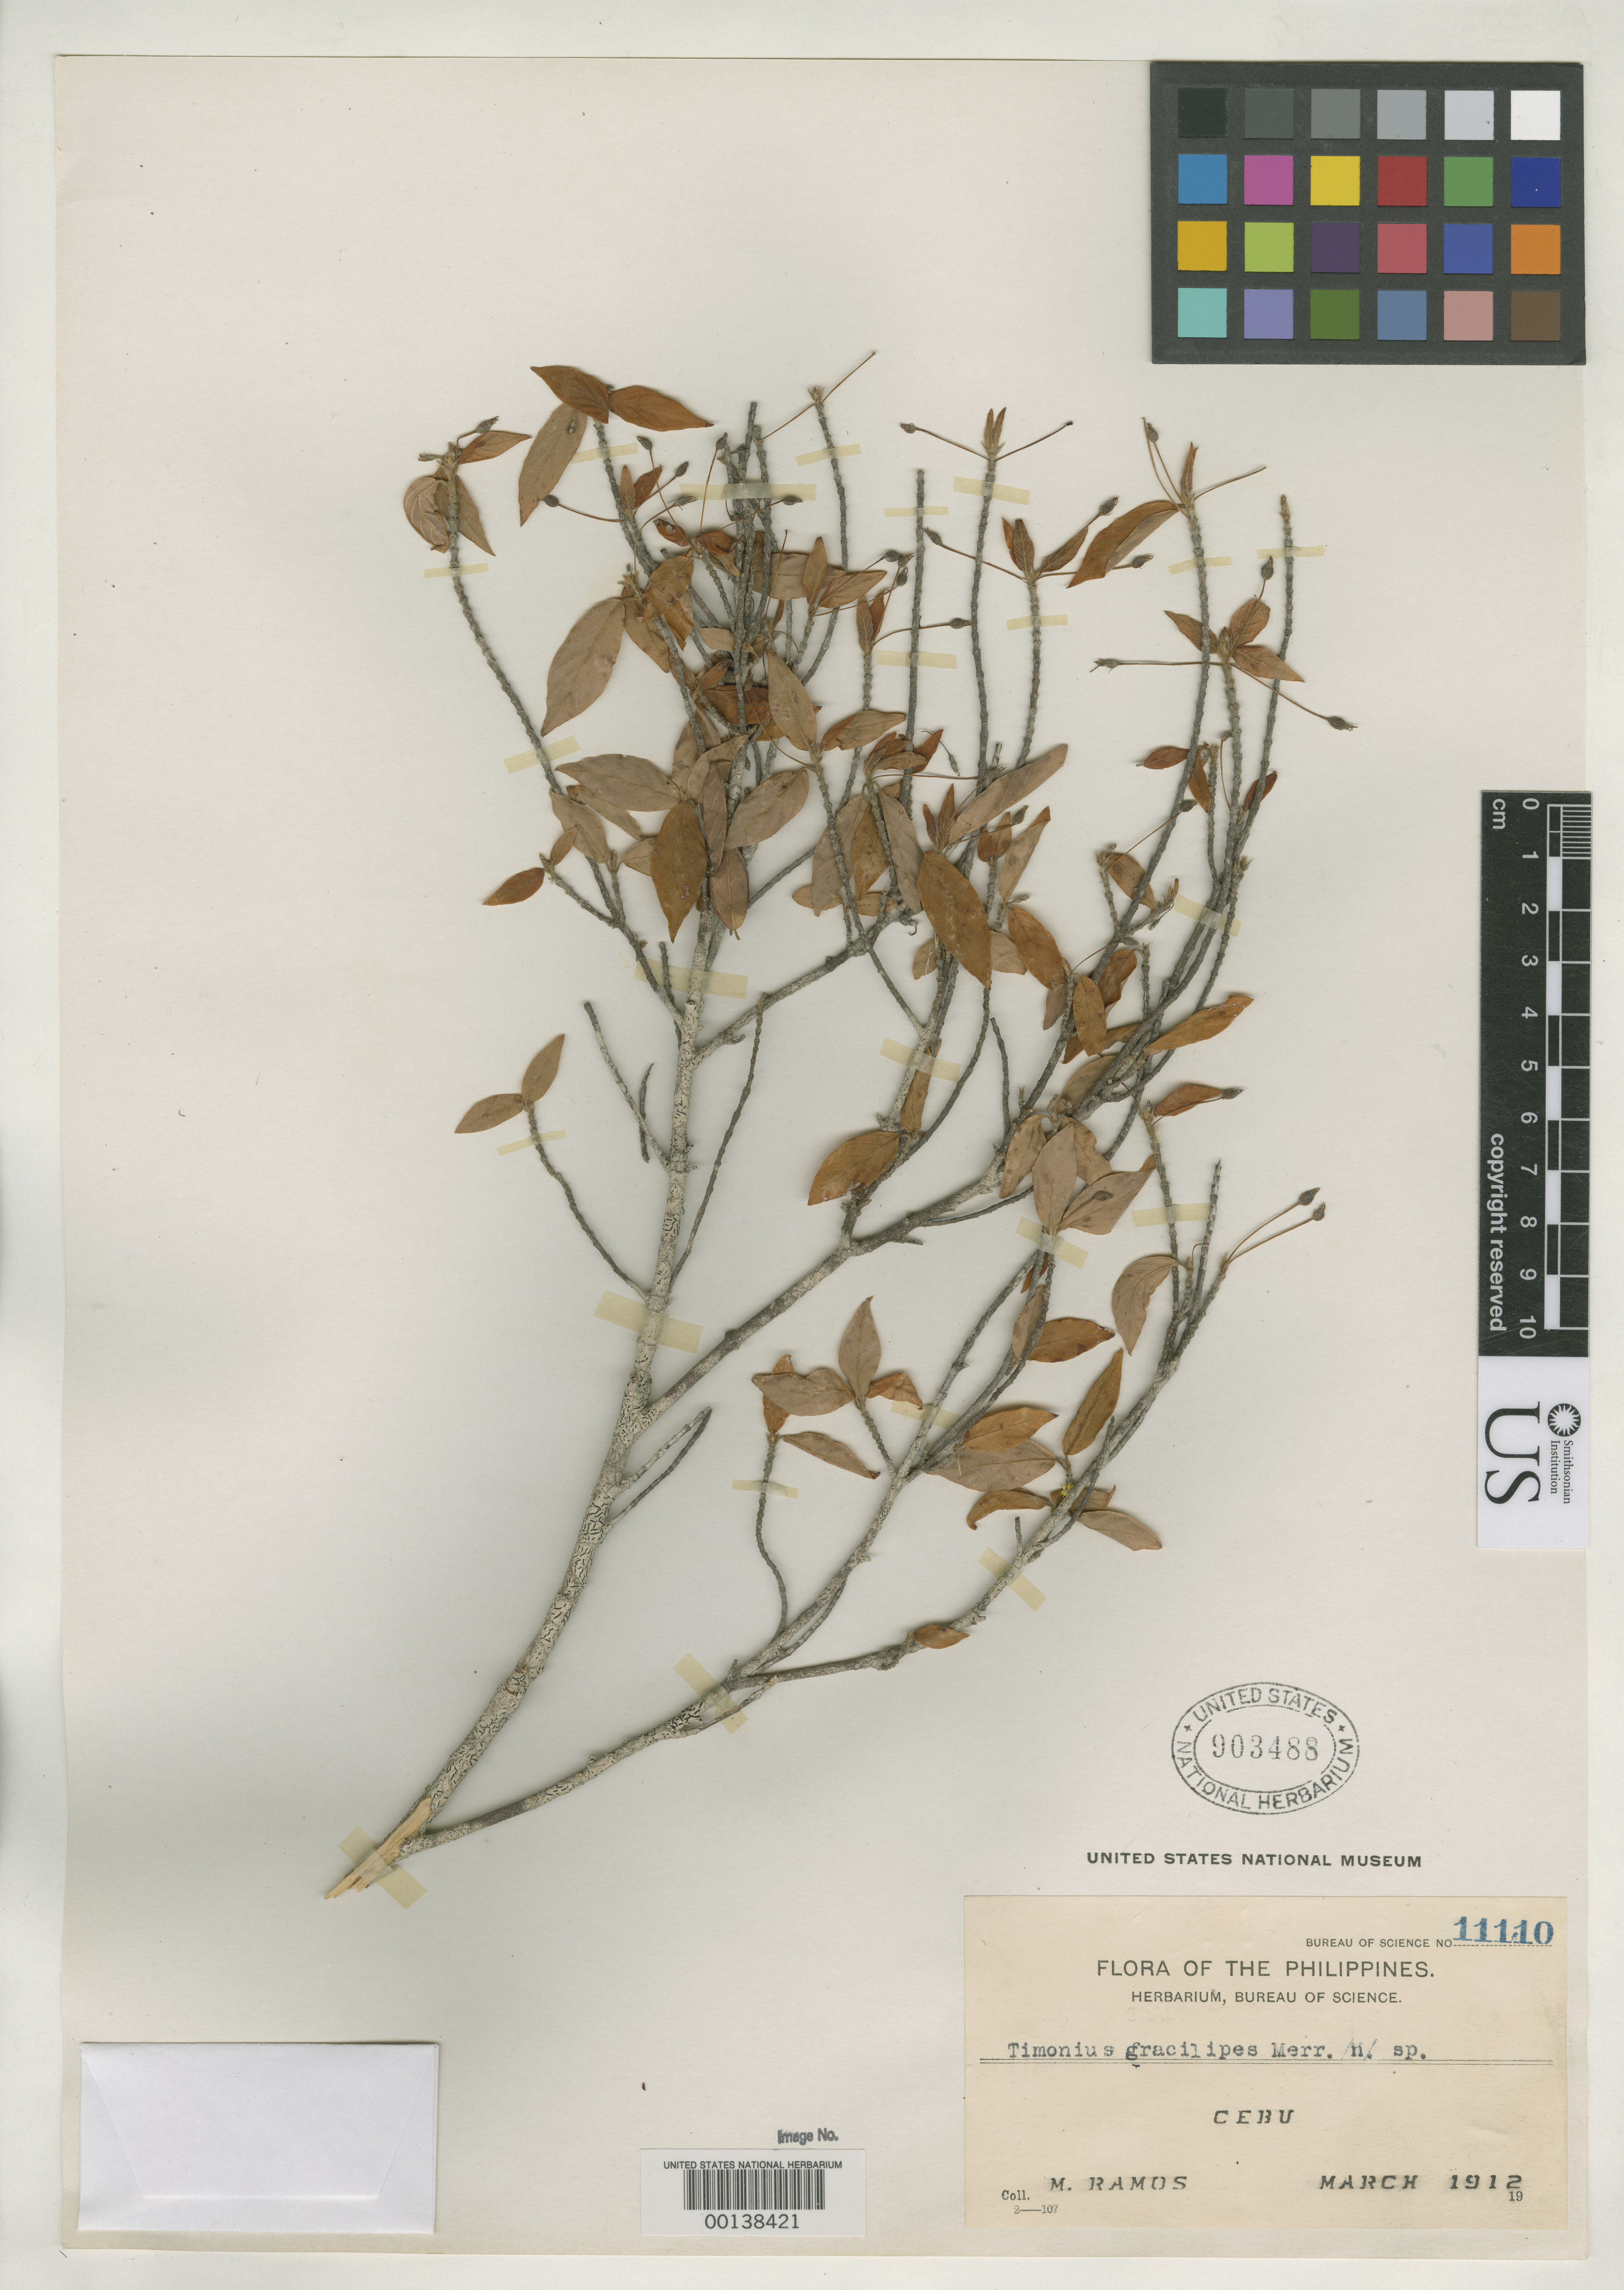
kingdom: Plantae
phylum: Tracheophyta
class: Magnoliopsida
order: Gentianales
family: Rubiaceae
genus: Timonius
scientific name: Timonius gracilipes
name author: Merr.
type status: Isotype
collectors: M. Ramos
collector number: Bur. Sci. 11110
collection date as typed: Mar 1912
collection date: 1912-03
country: Philippines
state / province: Central Visayas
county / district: Cebu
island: Cebu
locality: Buacao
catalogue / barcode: US 903488